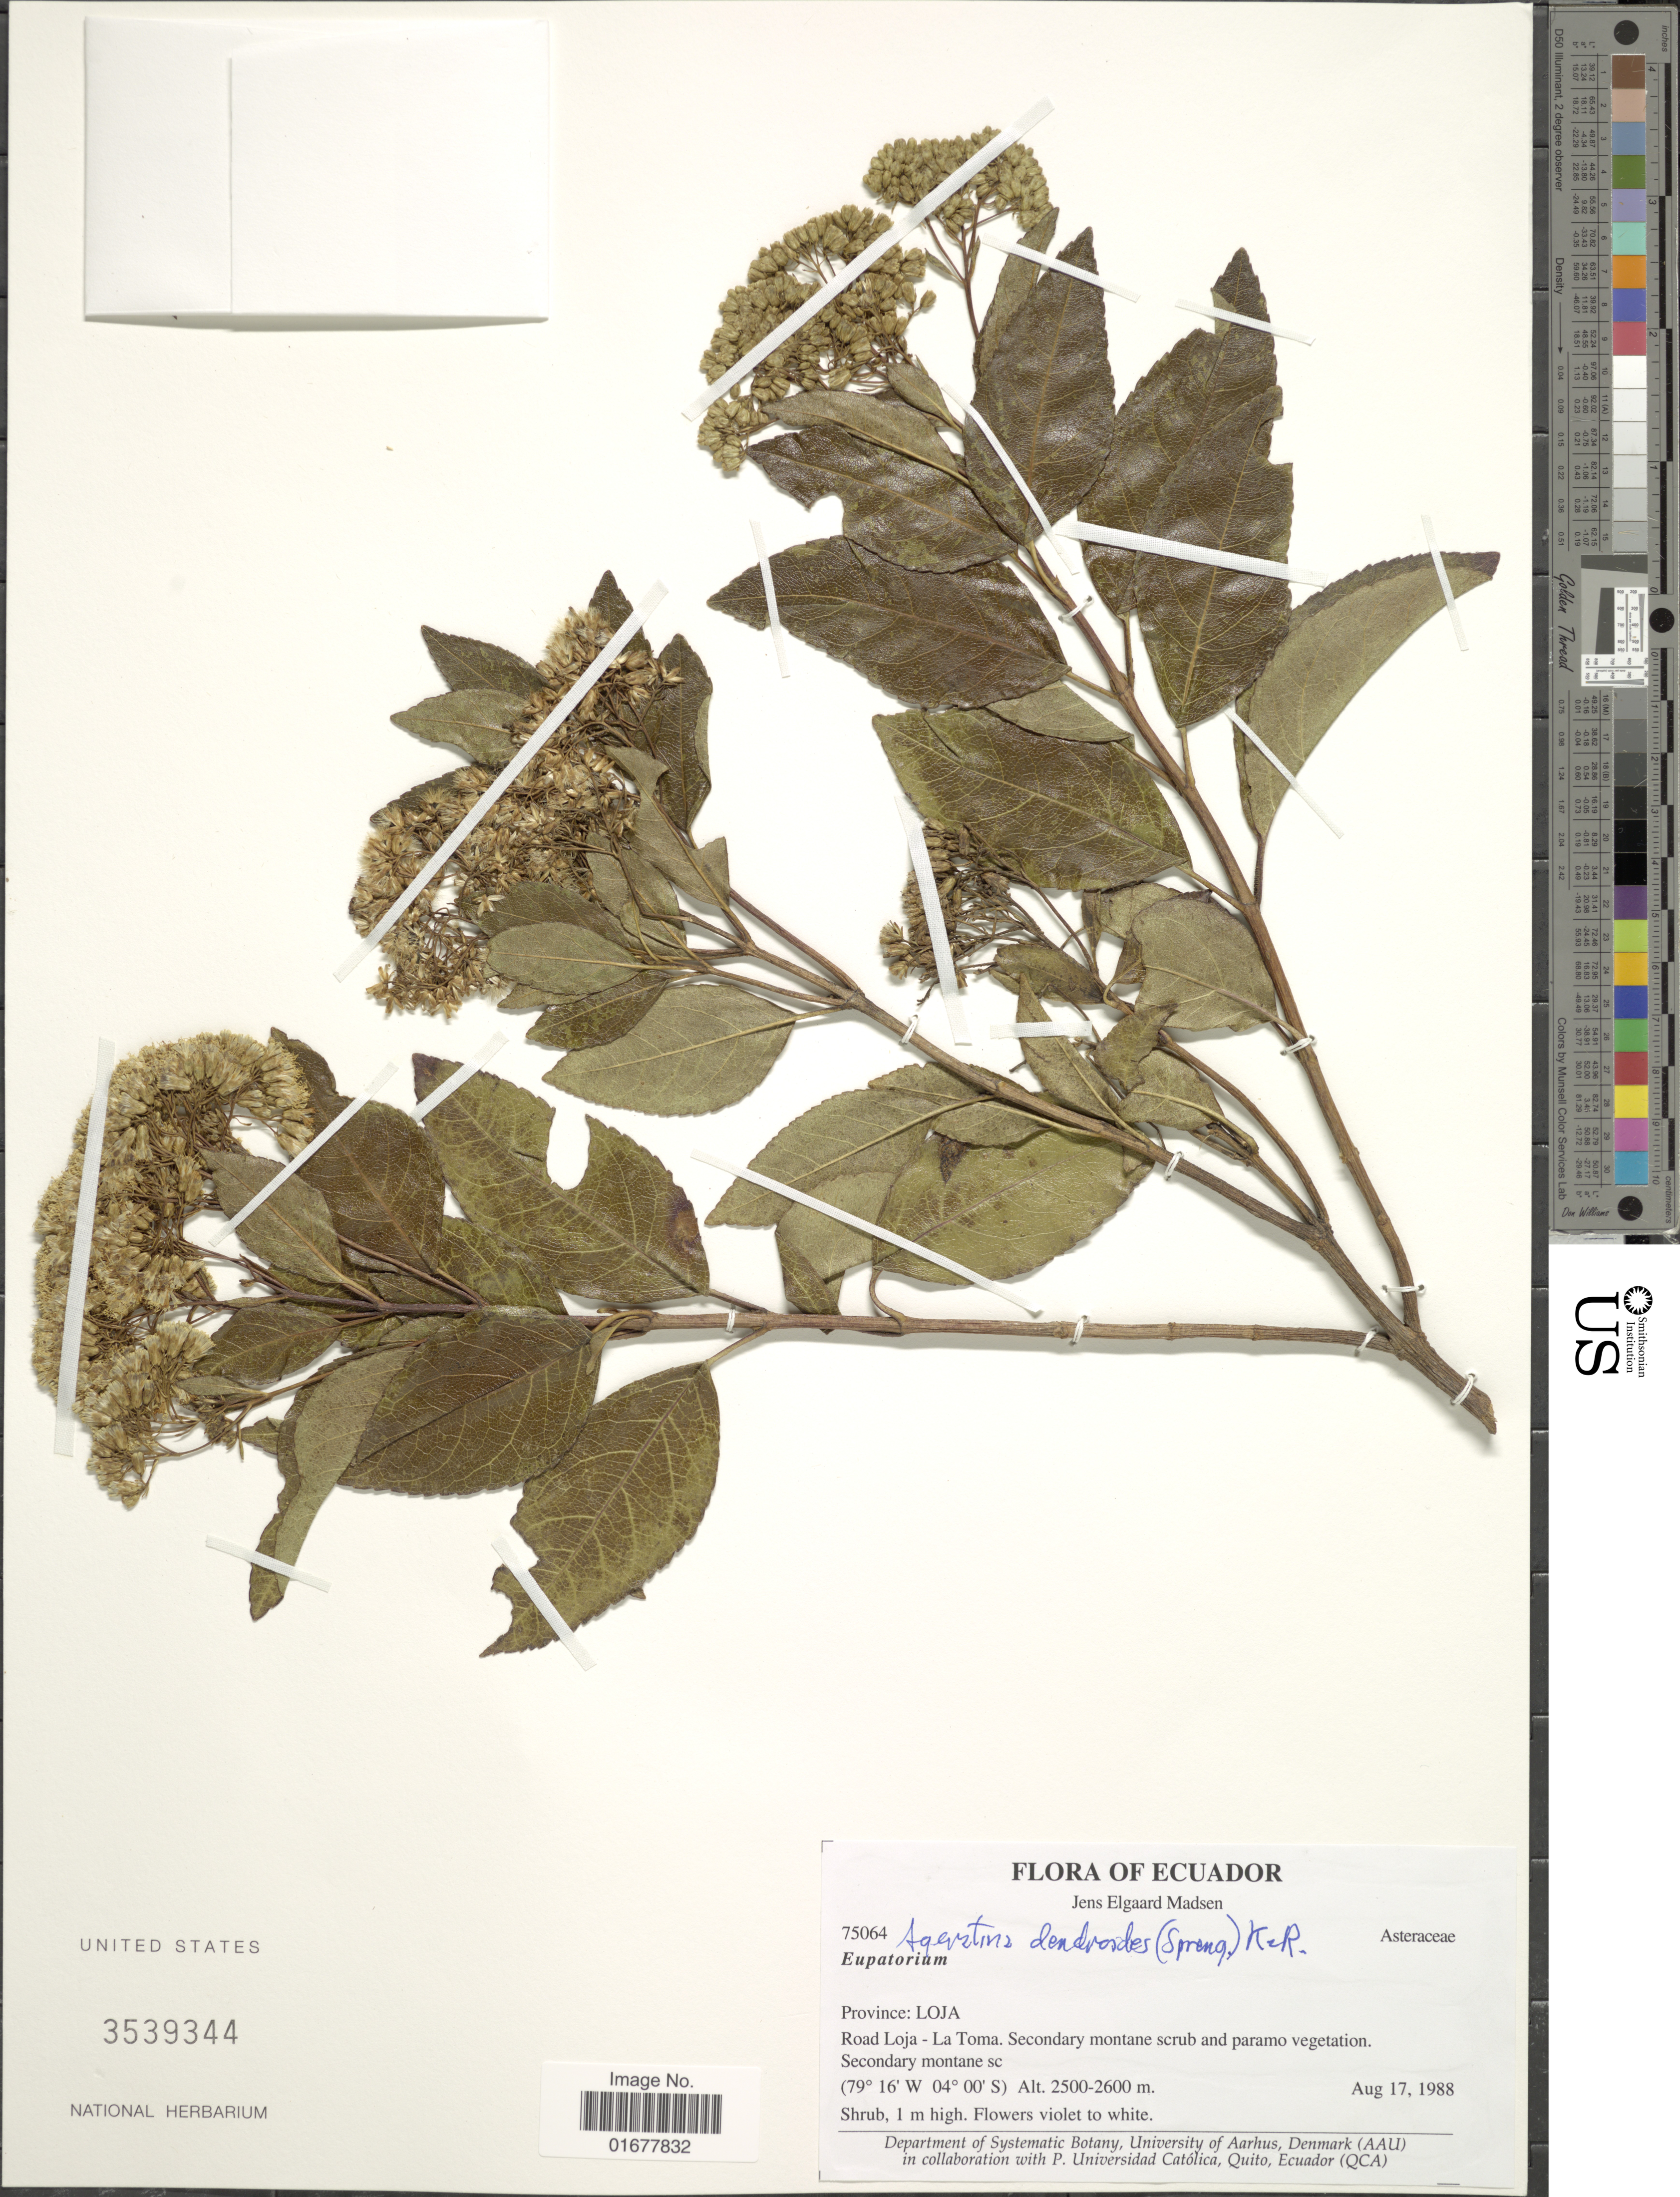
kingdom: Plantae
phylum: Tracheophyta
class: Magnoliopsida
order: Asterales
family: Asteraceae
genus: Ageratina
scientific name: Ageratina dendroides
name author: (Spreng.) R.M. King & H. Rob.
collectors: J. E. Madsen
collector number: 75064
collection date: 1988-08-17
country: Ecuador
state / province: Loja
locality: Province: Loja, Road Loja - La Toma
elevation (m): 2500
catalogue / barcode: US 3539344